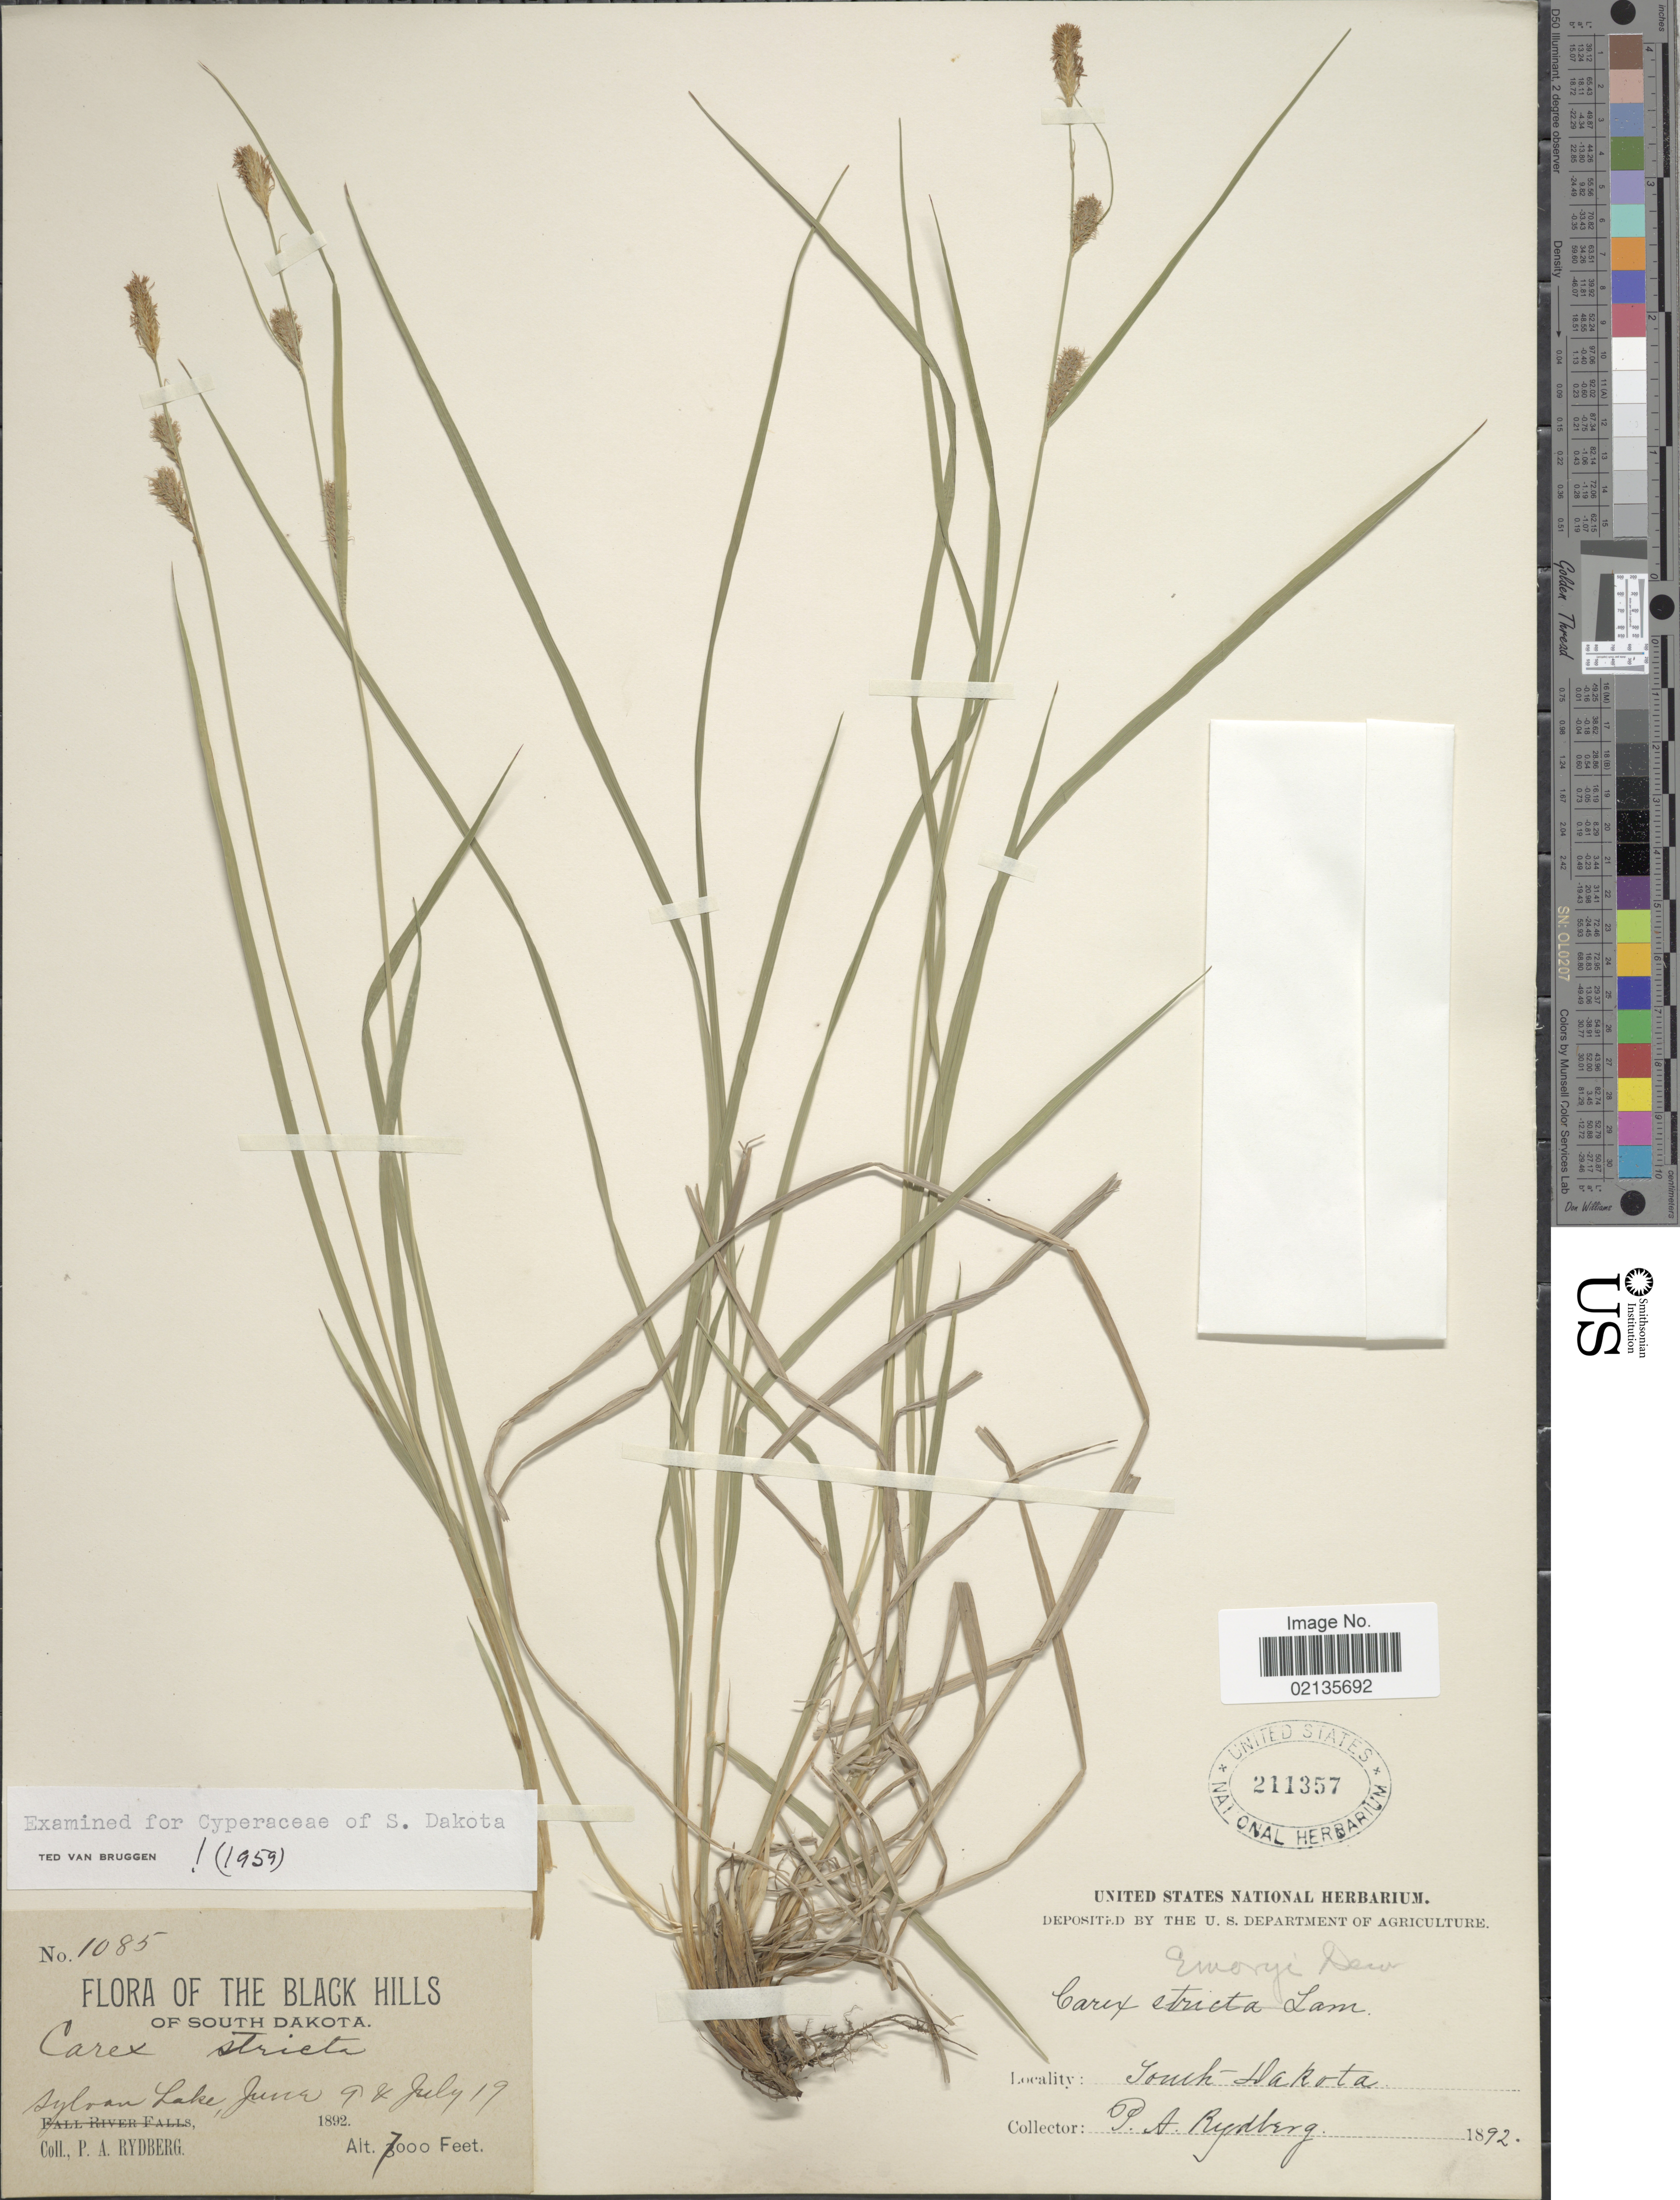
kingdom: Plantae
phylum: Tracheophyta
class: Liliopsida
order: Poales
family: Cyperaceae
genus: Carex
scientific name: Carex stricta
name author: Lam.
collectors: P. A. Rydberg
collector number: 1085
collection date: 1892-06-09/1892-07-19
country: United States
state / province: South Dakota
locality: The Black Hills, Sylvan Lake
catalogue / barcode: US 211357